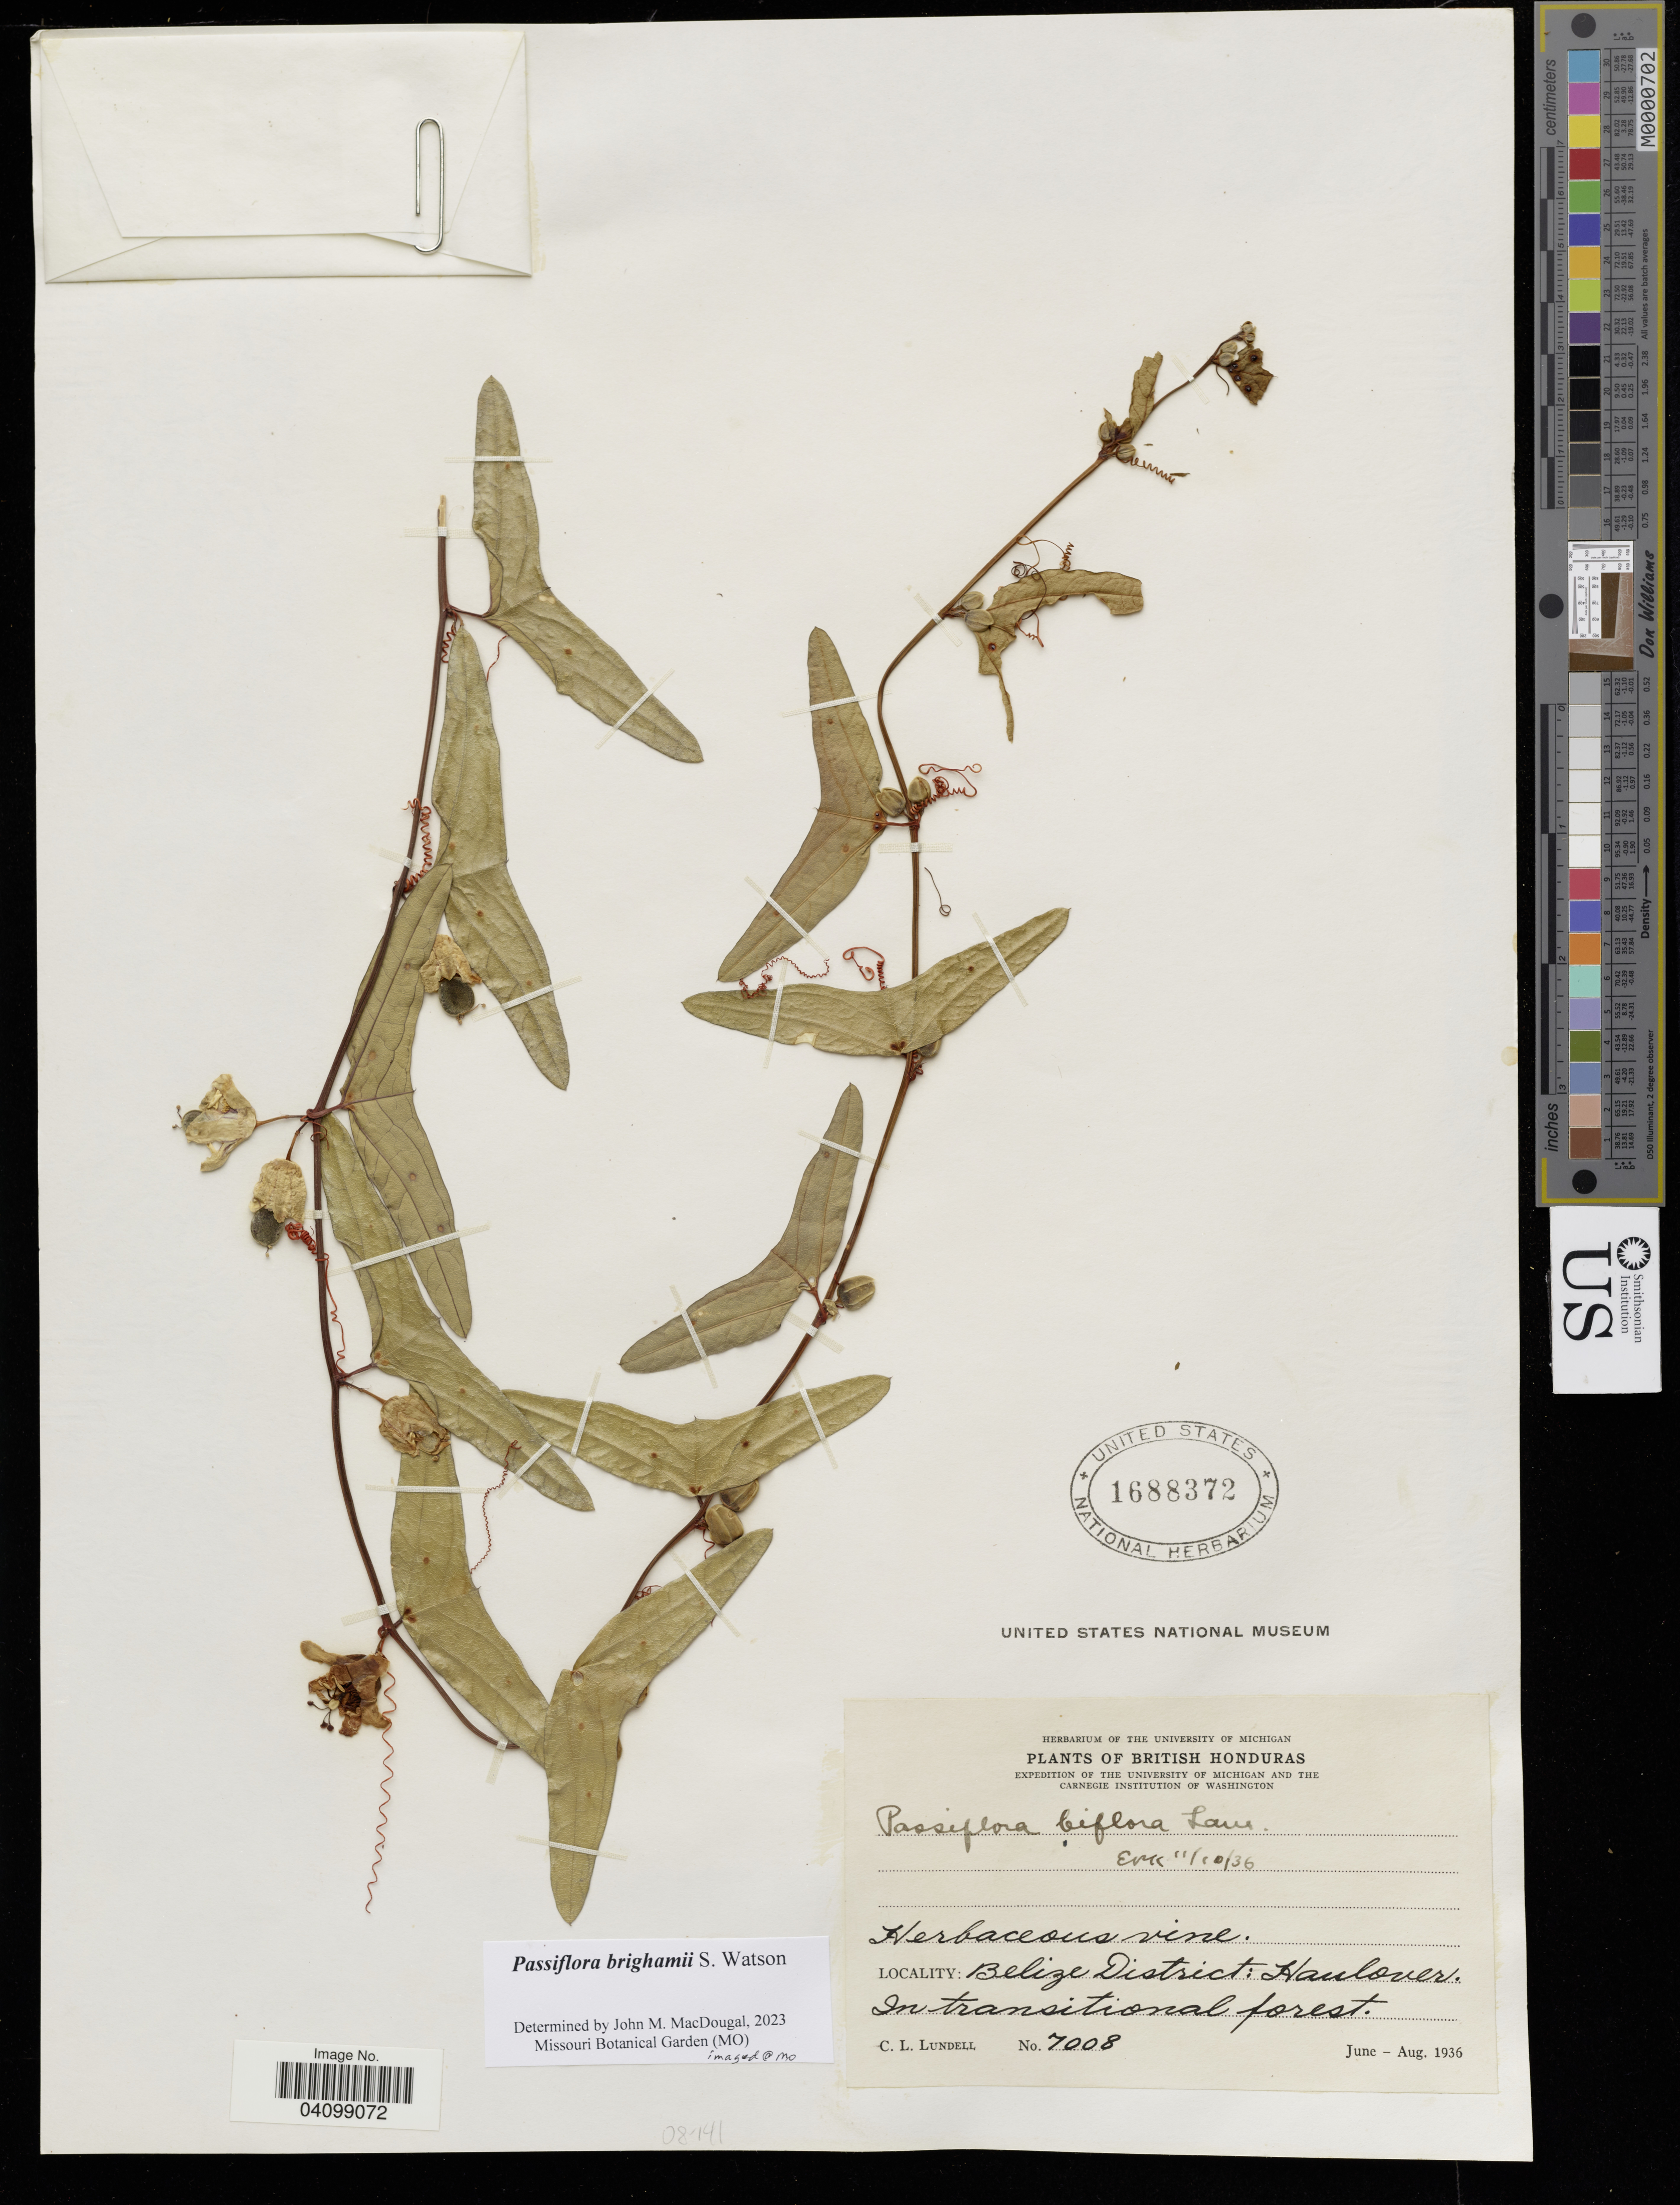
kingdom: Plantae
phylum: Tracheophyta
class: Magnoliopsida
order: Malpighiales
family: Passifloraceae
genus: Passiflora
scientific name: Passiflora biflora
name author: Lam.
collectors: C. L. Lundell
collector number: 7008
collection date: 1936-06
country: Belize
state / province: Belize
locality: Haulover. In transitional forest.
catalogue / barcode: US 1688372